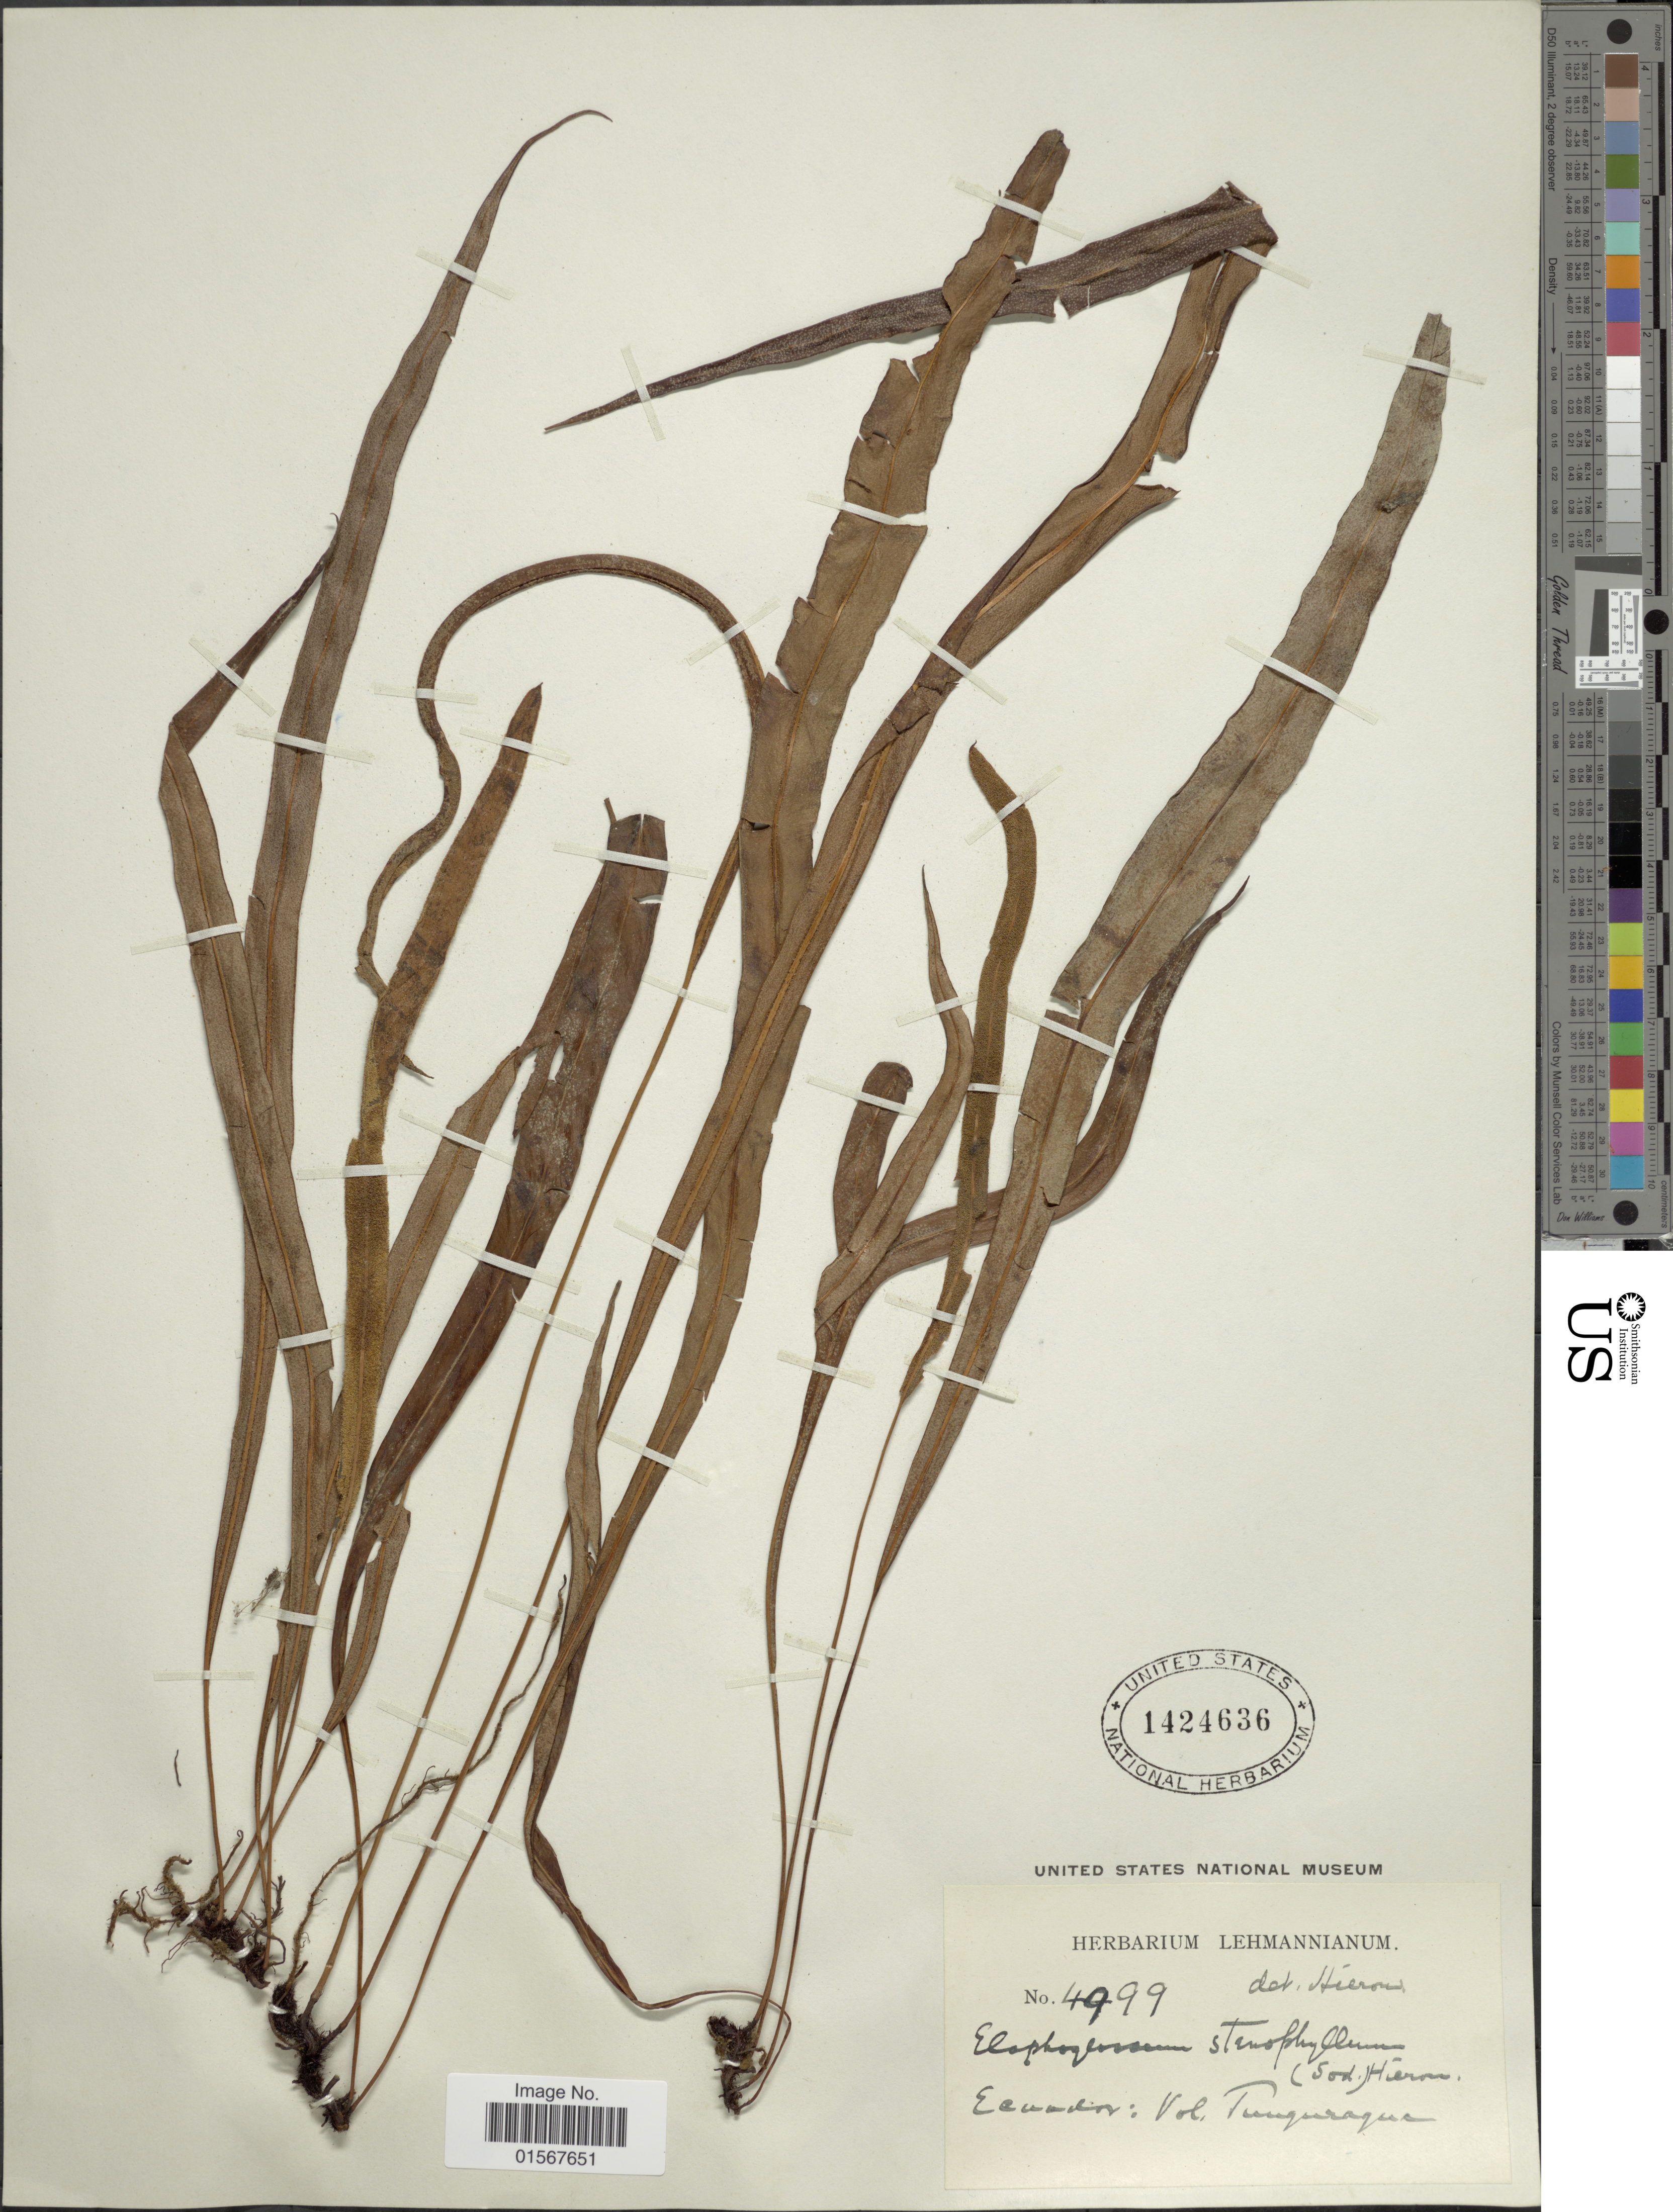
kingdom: Plantae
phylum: Tracheophyta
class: Polypodiopsida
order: Polypodiales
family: Dryopteridaceae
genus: Elaphoglossum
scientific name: Elaphoglossum stenophyllum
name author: (Sodiro) Diels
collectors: ex herb. Lehmannianum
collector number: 4999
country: Ecuador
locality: Ecuador: Vol. Tunguragua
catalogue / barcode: US 1424636